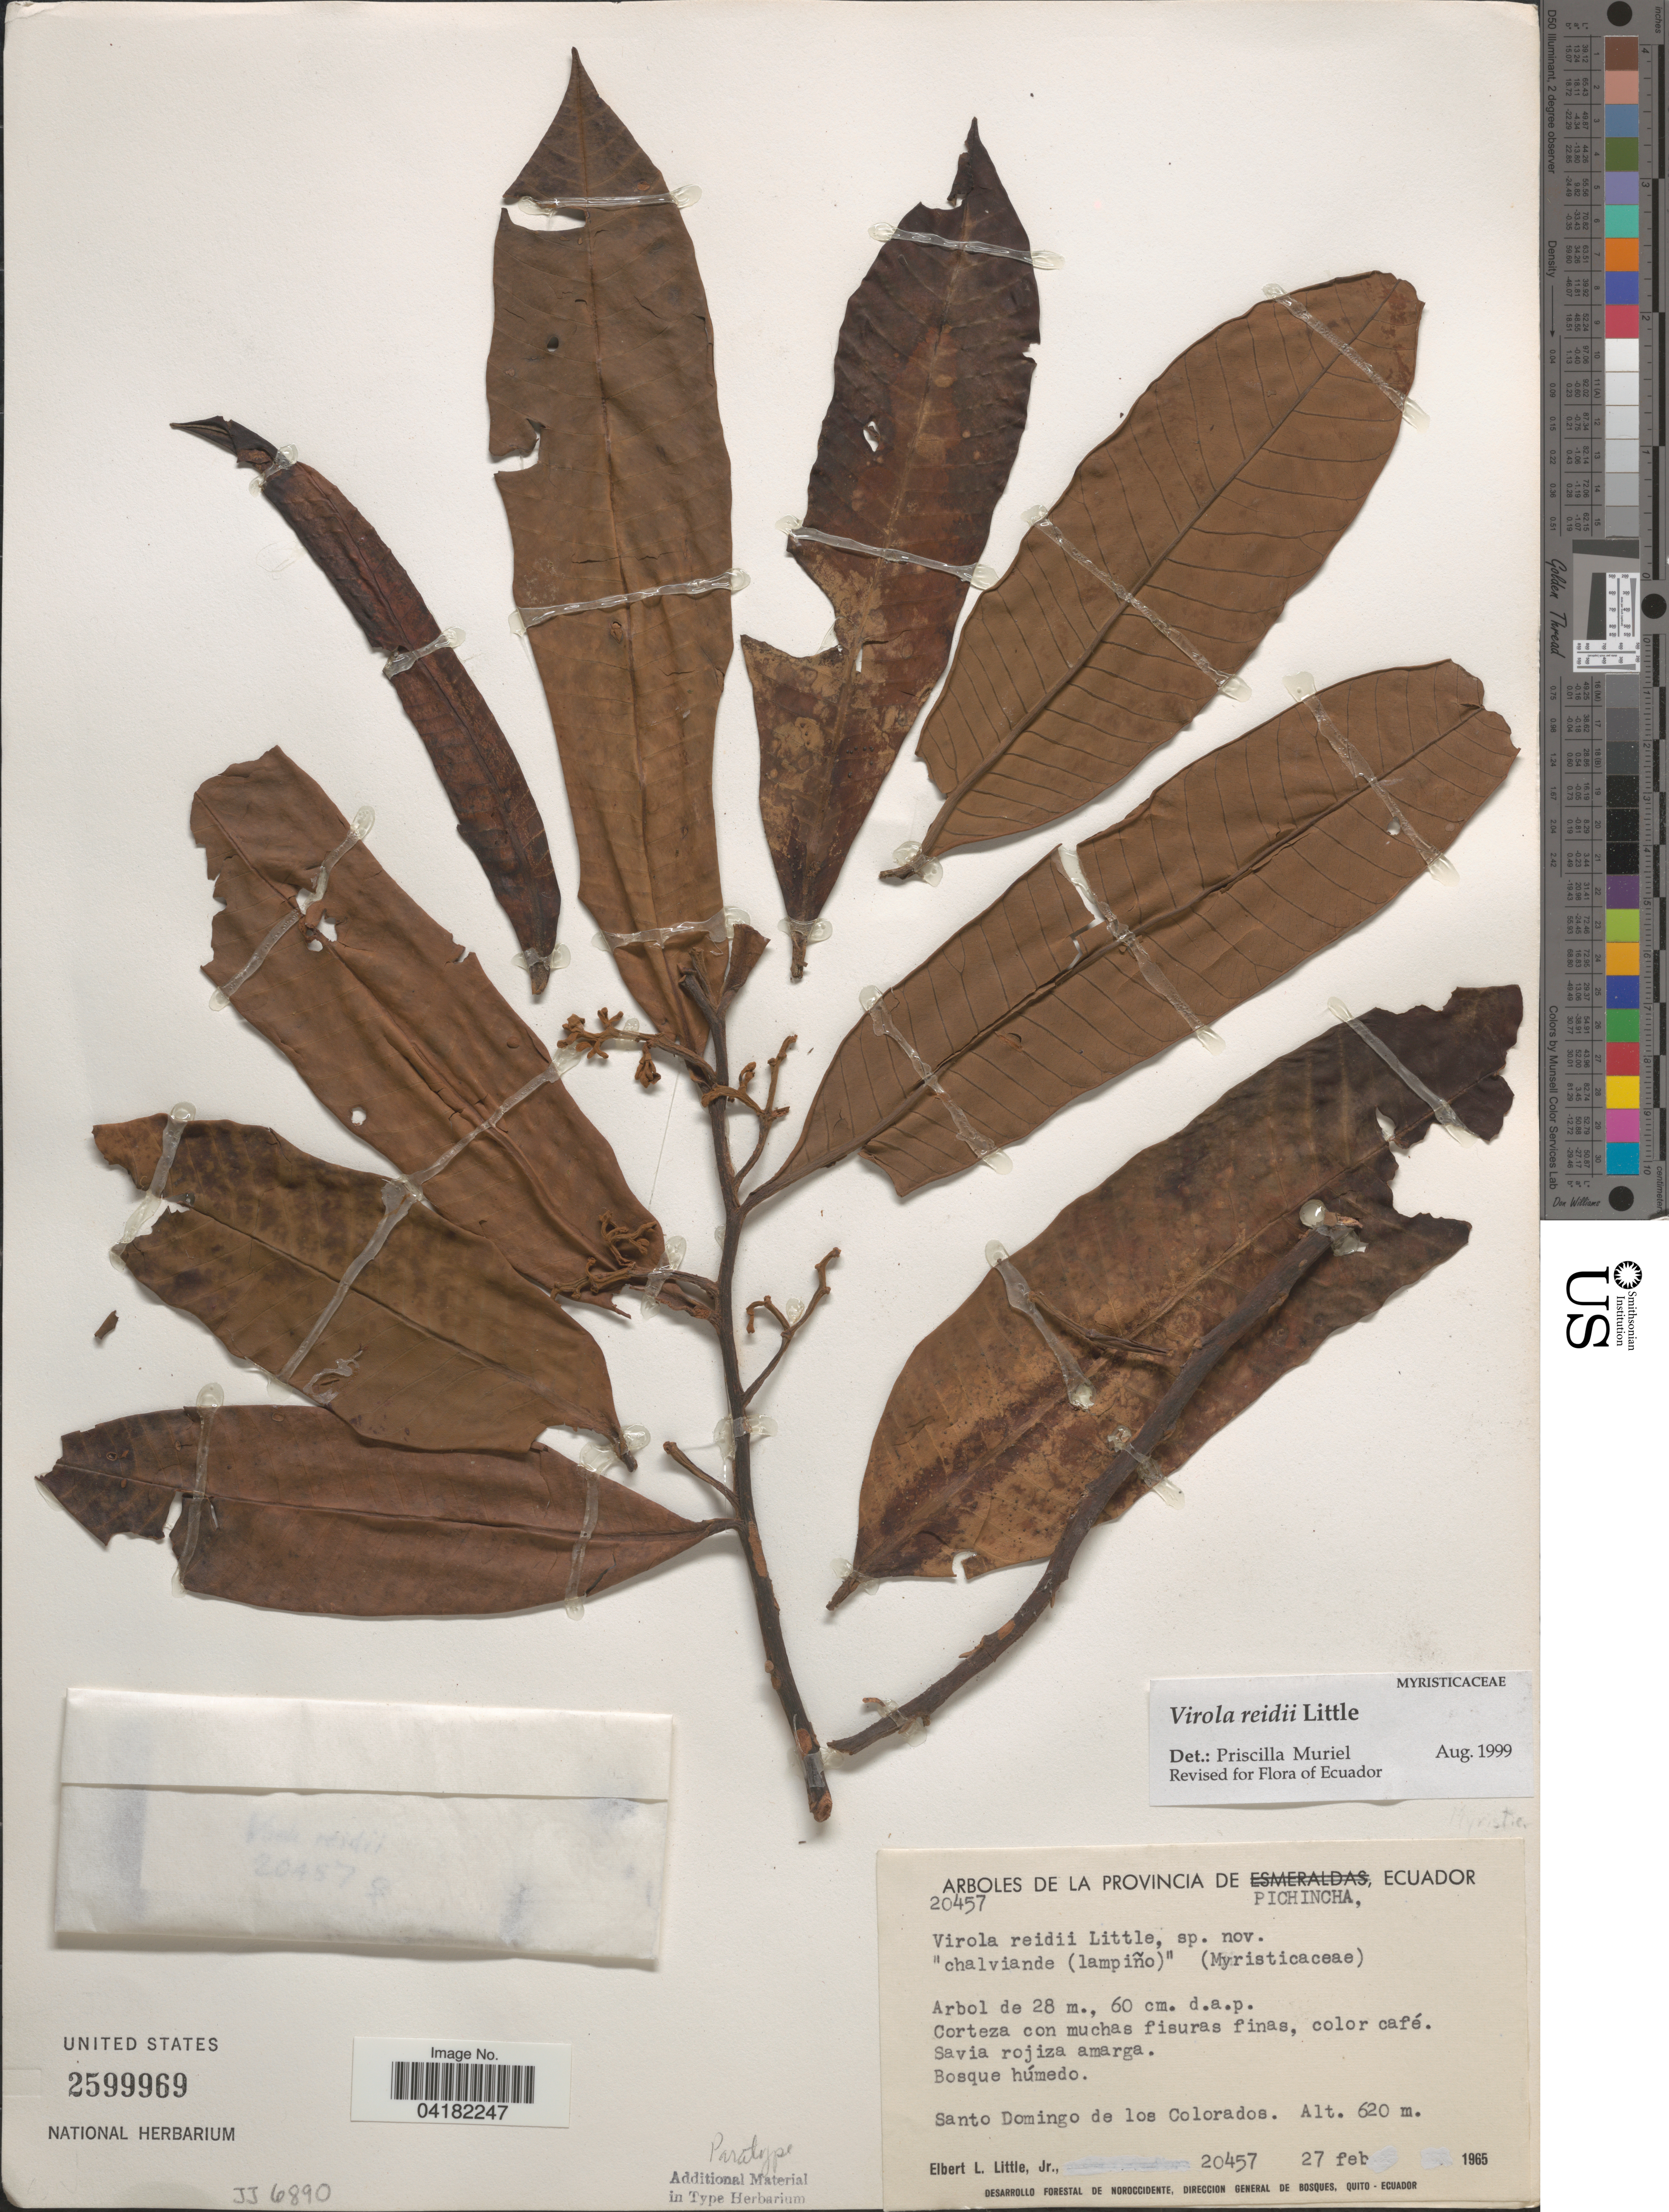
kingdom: Plantae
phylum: Tracheophyta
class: Magnoliopsida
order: Magnoliales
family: Myristicaceae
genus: Virola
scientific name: Virola reidii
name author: Little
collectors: E. L. Little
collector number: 20457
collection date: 1965-02-27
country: Ecuador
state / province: Pichincha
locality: Santo Domingo de los Colorados.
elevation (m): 620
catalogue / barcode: US 2599969